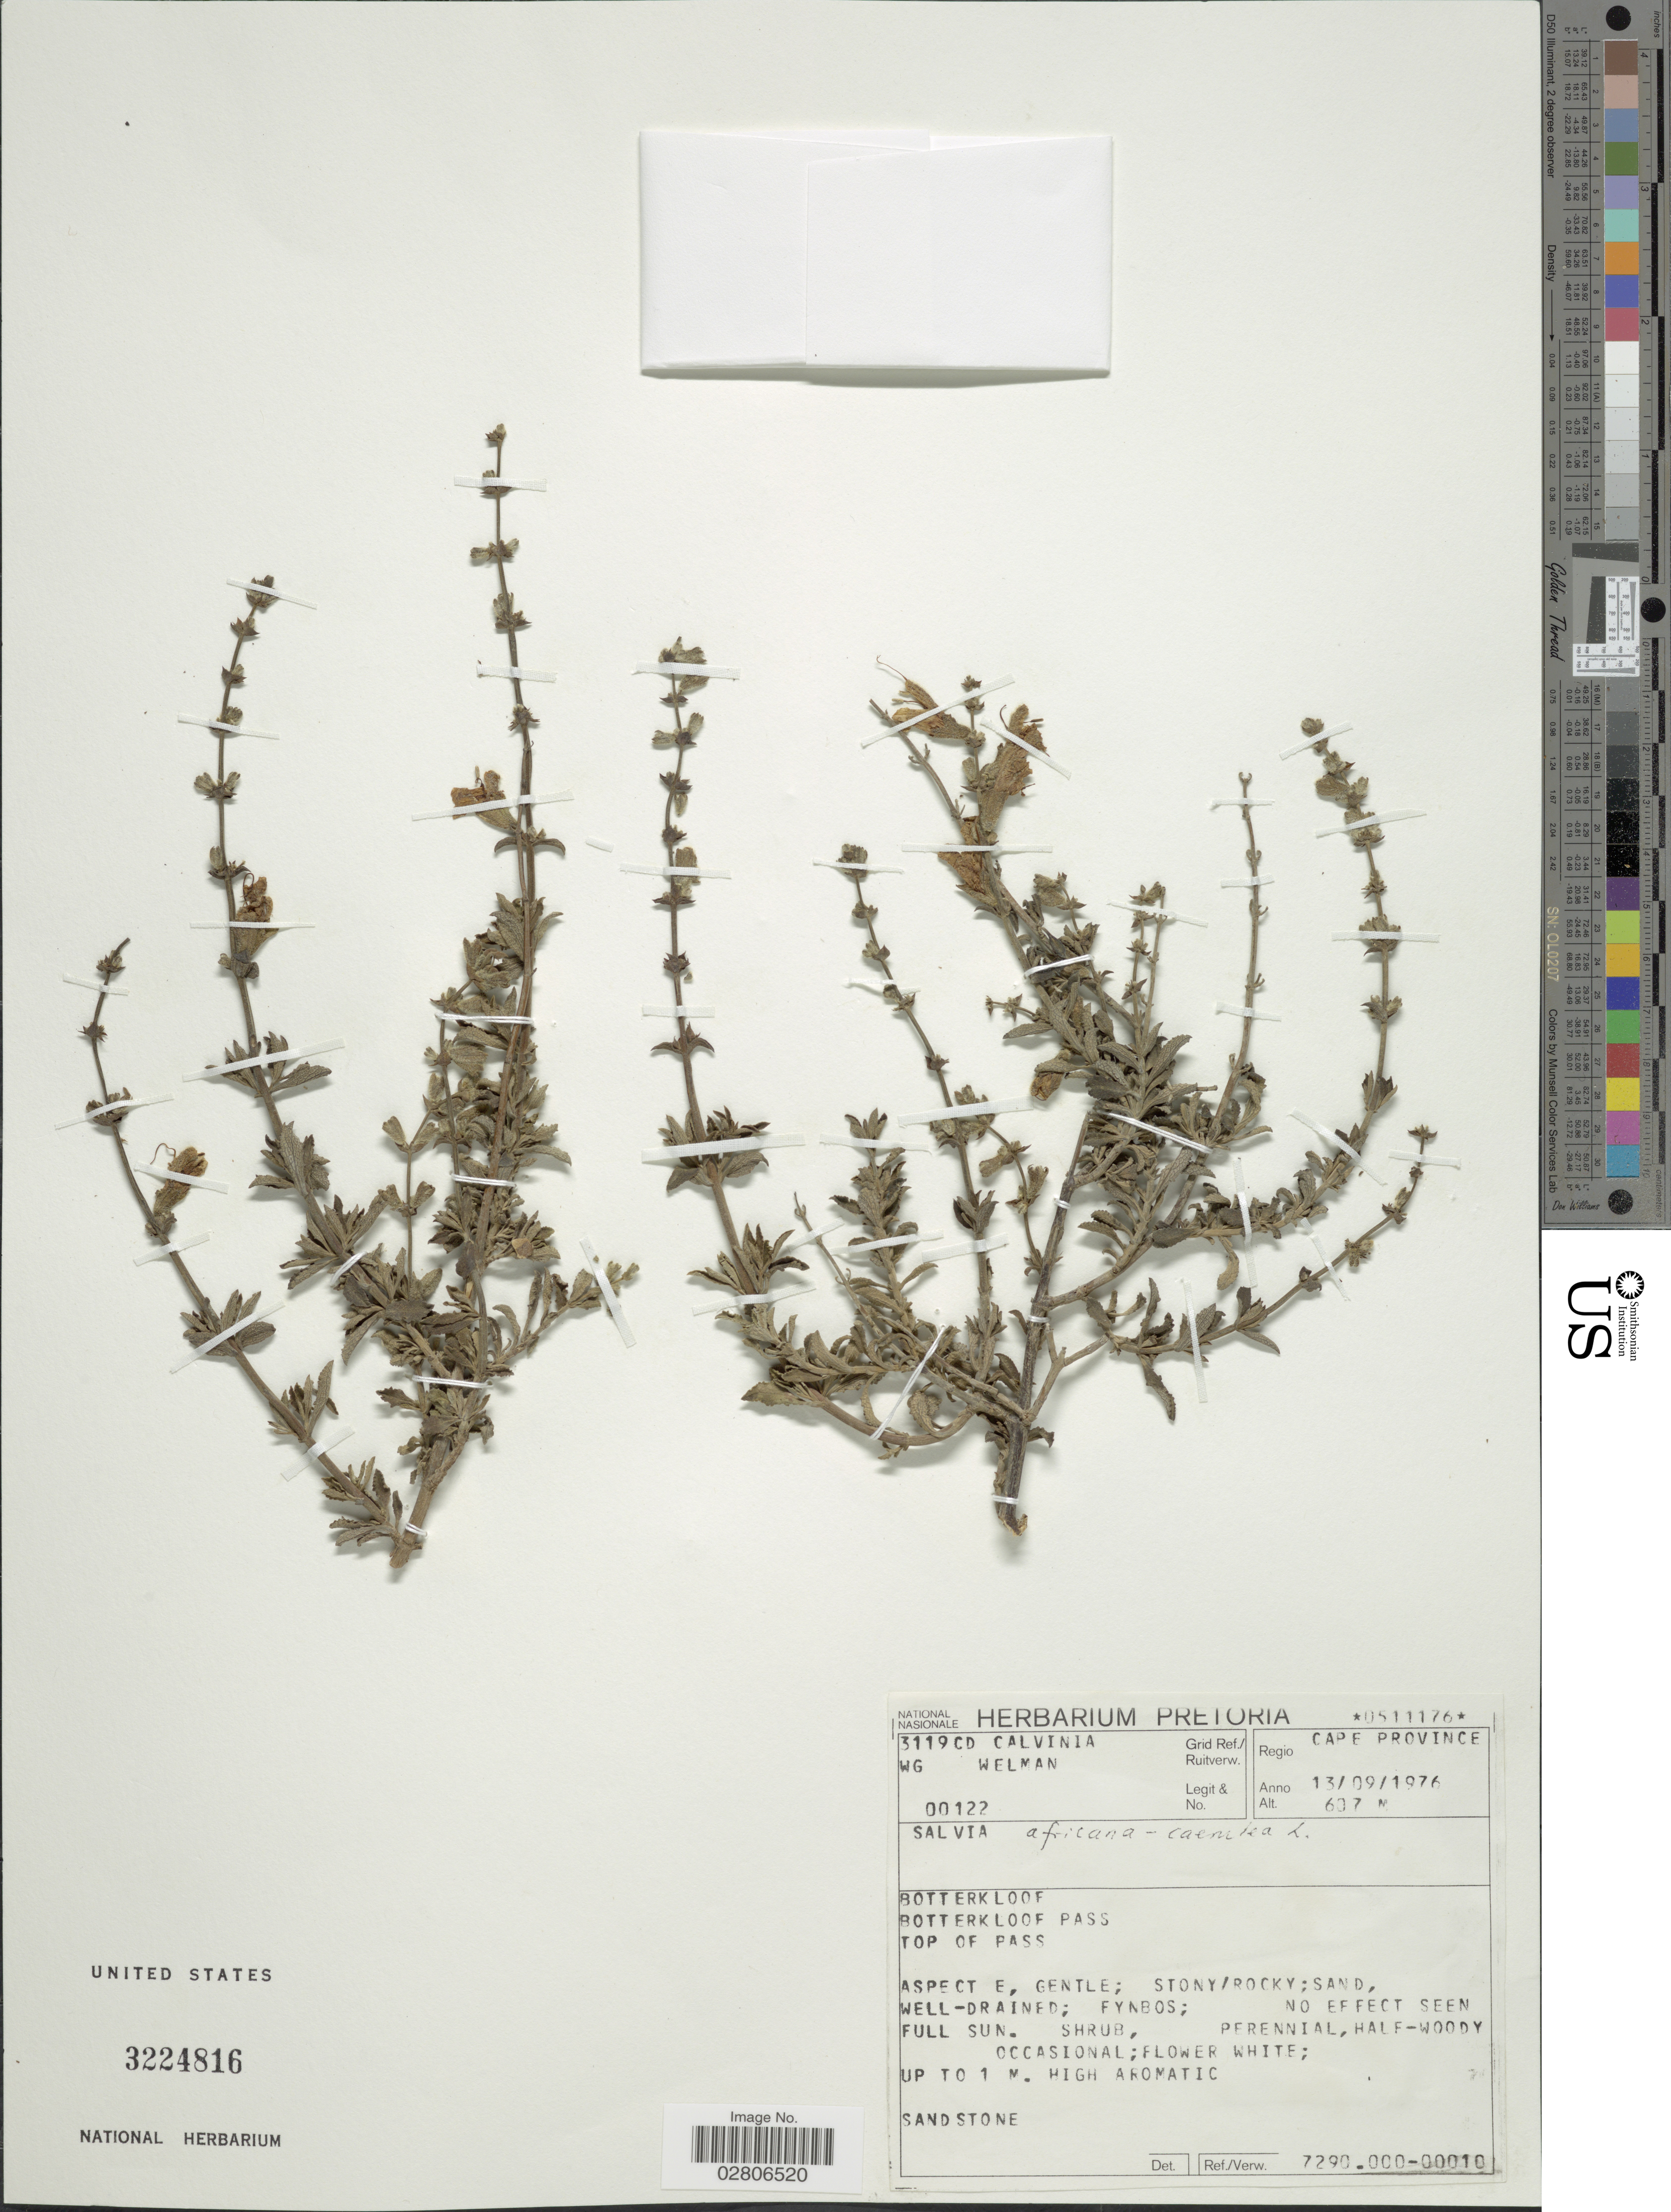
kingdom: Plantae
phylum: Tracheophyta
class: Magnoliopsida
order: Lamiales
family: Lamiaceae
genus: Salvia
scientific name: Salvia africana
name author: L.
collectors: W. G. Welman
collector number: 00122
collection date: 1976-09-13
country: South Africa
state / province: Northern Cape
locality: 3119CD Calvinia Grid Ref. Regio Cape Province. Botterkloof, Botterkloof Pass, top of pass.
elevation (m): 607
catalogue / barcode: US 3224816